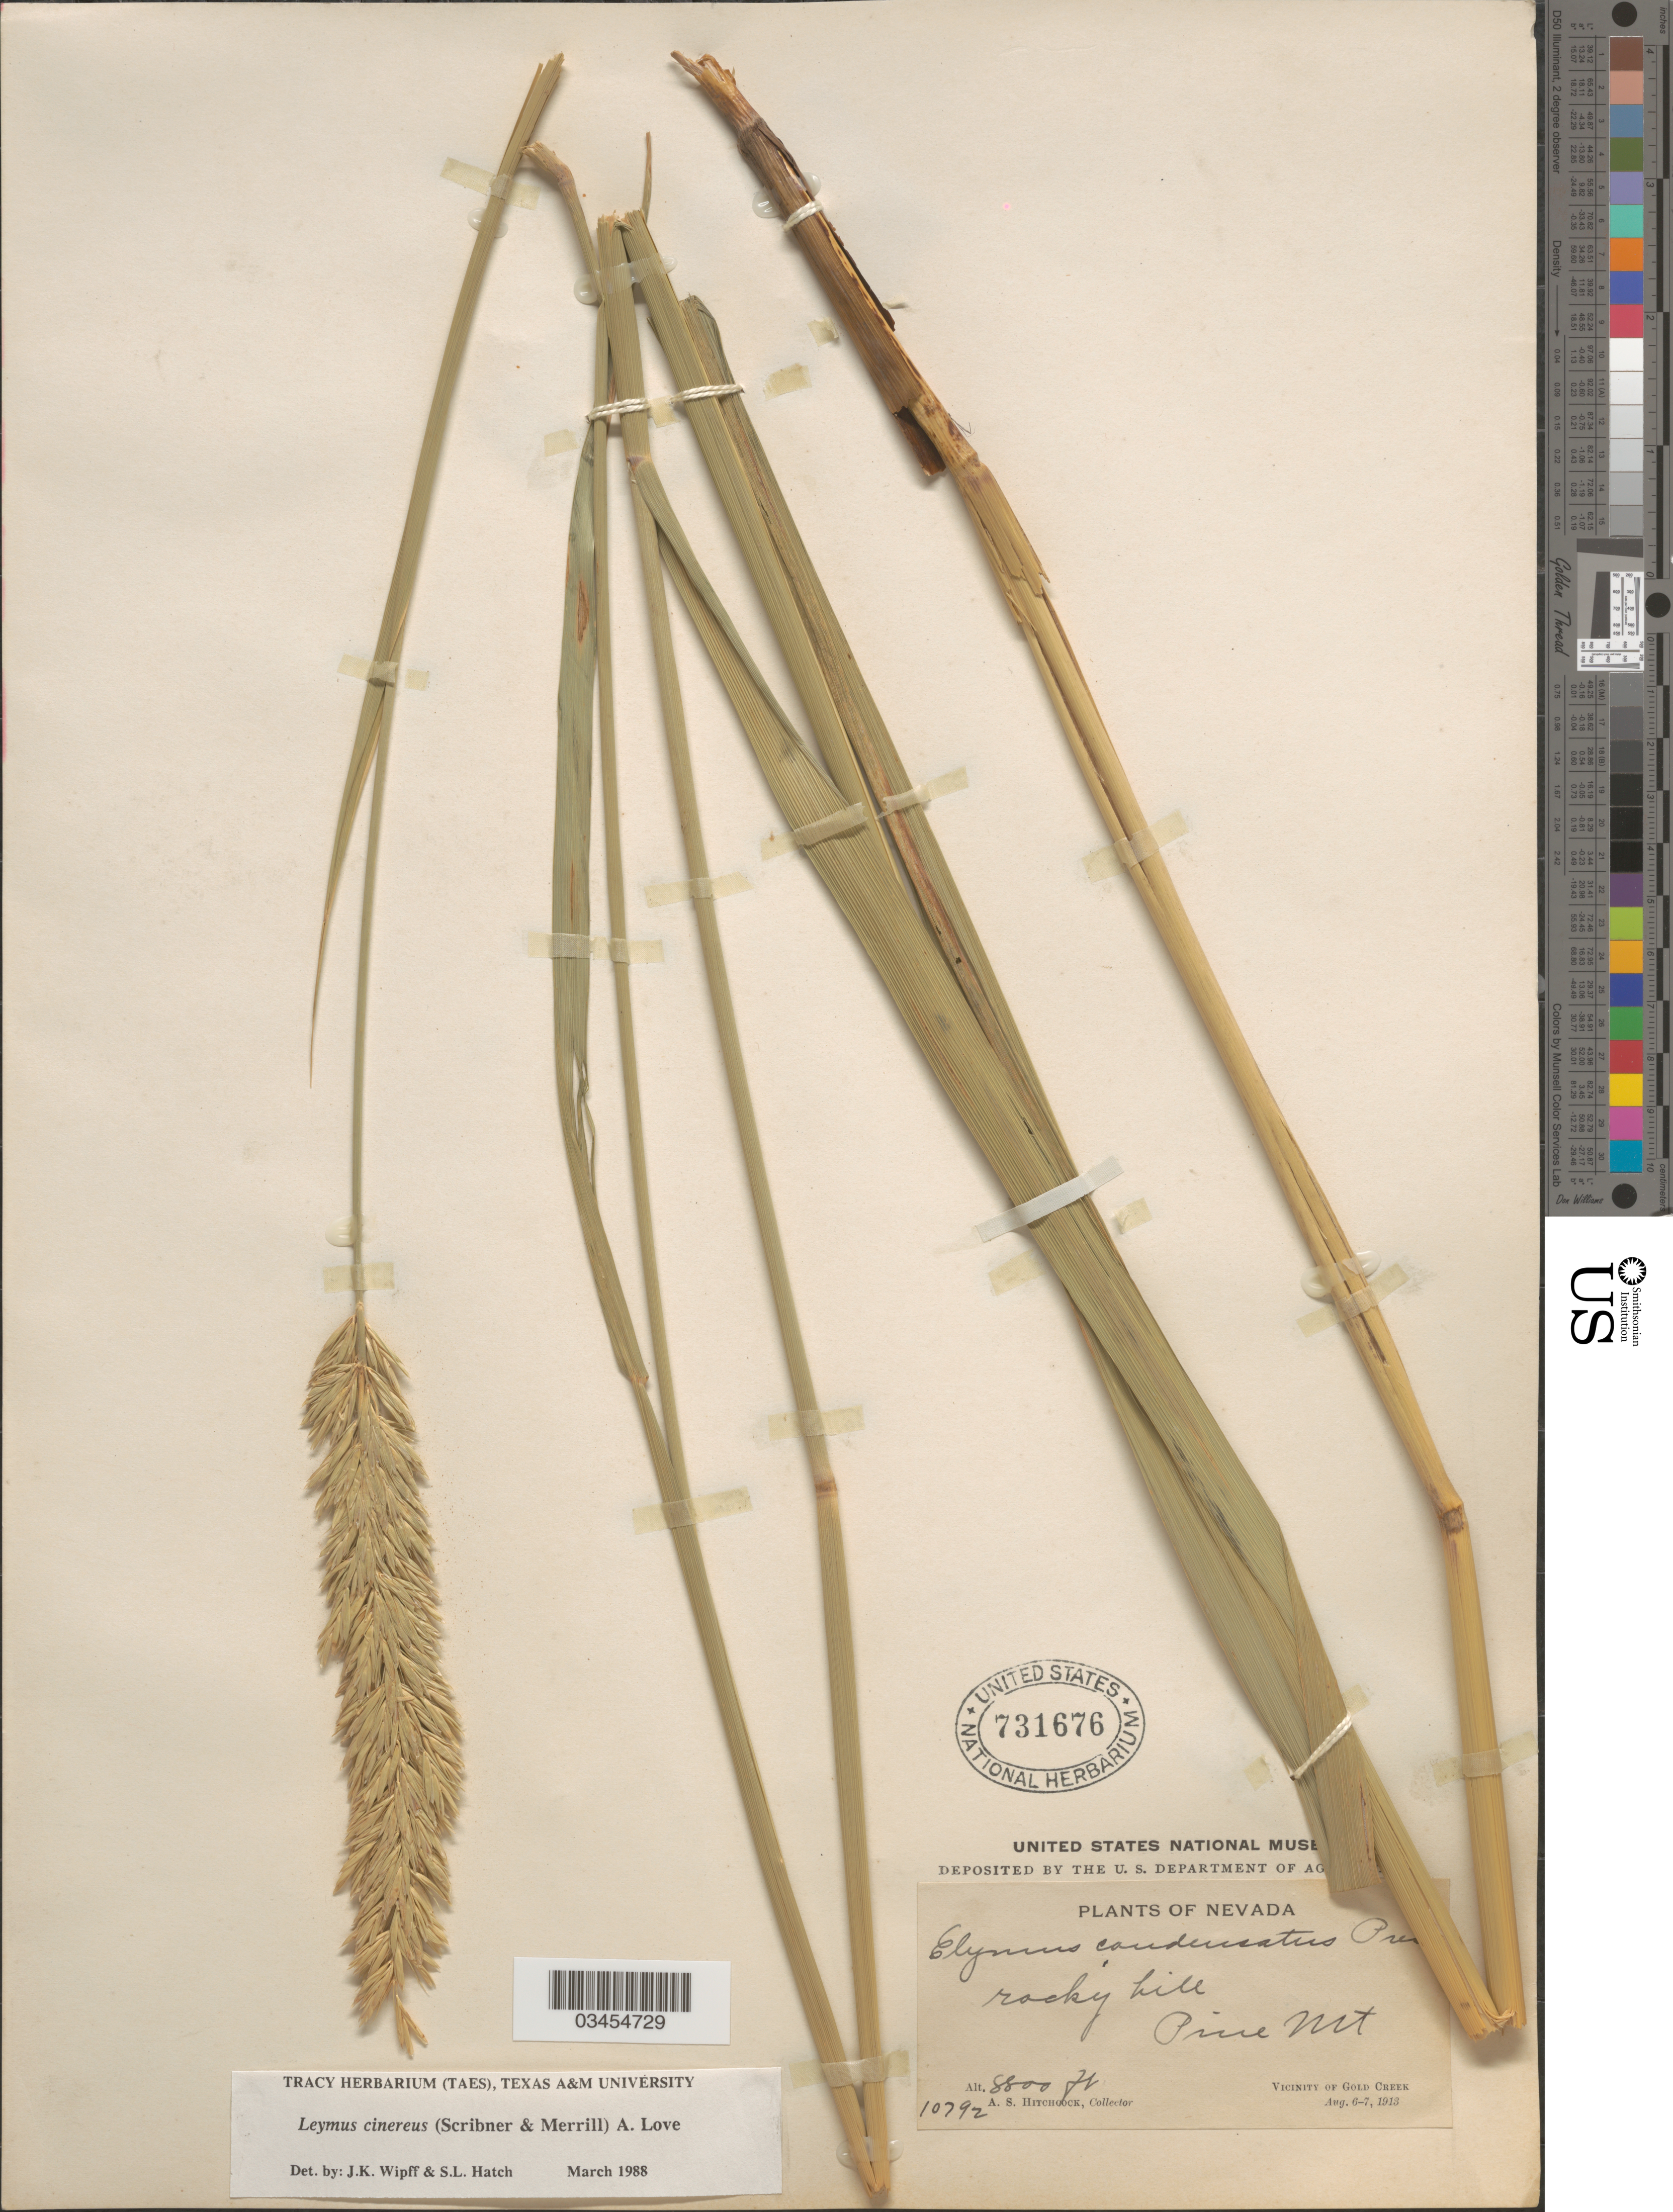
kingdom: Plantae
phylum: Tracheophyta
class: Liliopsida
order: Poales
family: Poaceae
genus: Leymus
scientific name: Leymus cinereus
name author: (Scribn. & Merr.) Á. Löve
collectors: A. S. Hitchcock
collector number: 10792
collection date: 1913-08-06/1913-08-07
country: United States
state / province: Nevada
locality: Rocky hill. Pine Mt. Vicinity of Gold Creek.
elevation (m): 2682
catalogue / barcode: US 731676